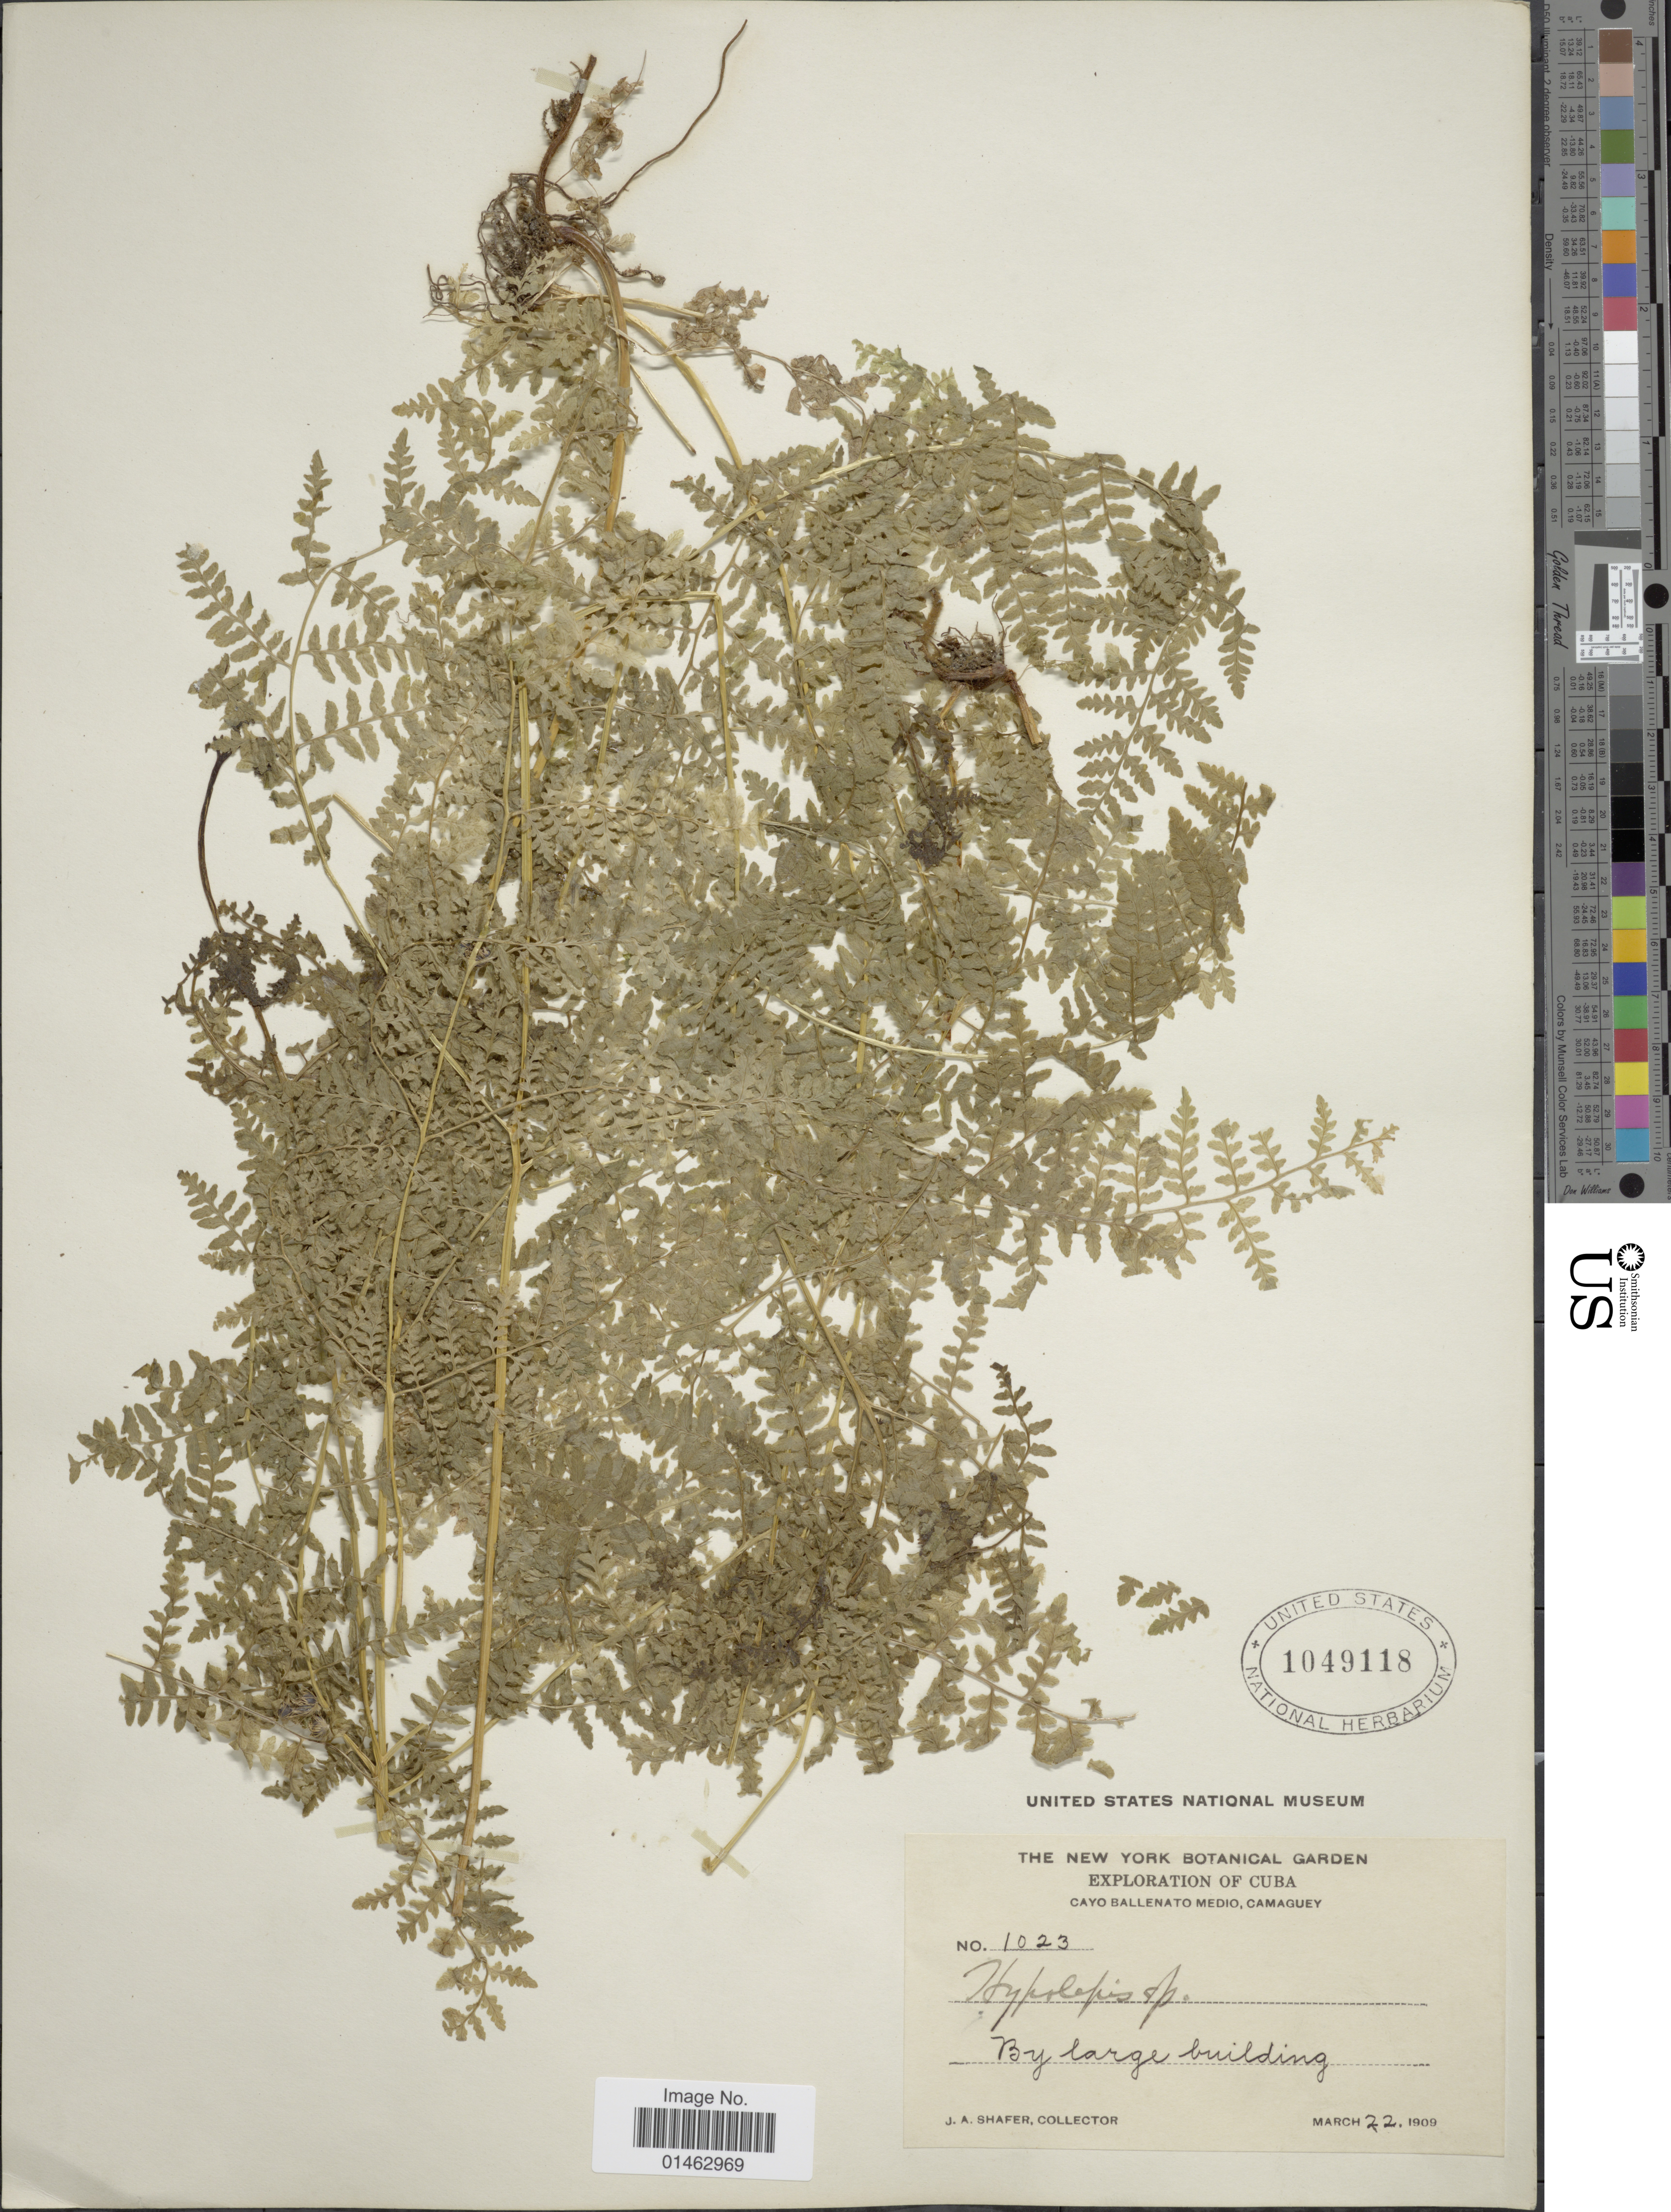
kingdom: Plantae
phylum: Tracheophyta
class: Polypodiopsida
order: Polypodiales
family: Dennstaedtiaceae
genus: Hypolepis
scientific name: Hypolepis sp.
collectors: J. A. Shafer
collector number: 1023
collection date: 1909-03-22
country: Cuba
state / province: Camagüey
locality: Cayo Ballenato Medio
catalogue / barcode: US 1049118